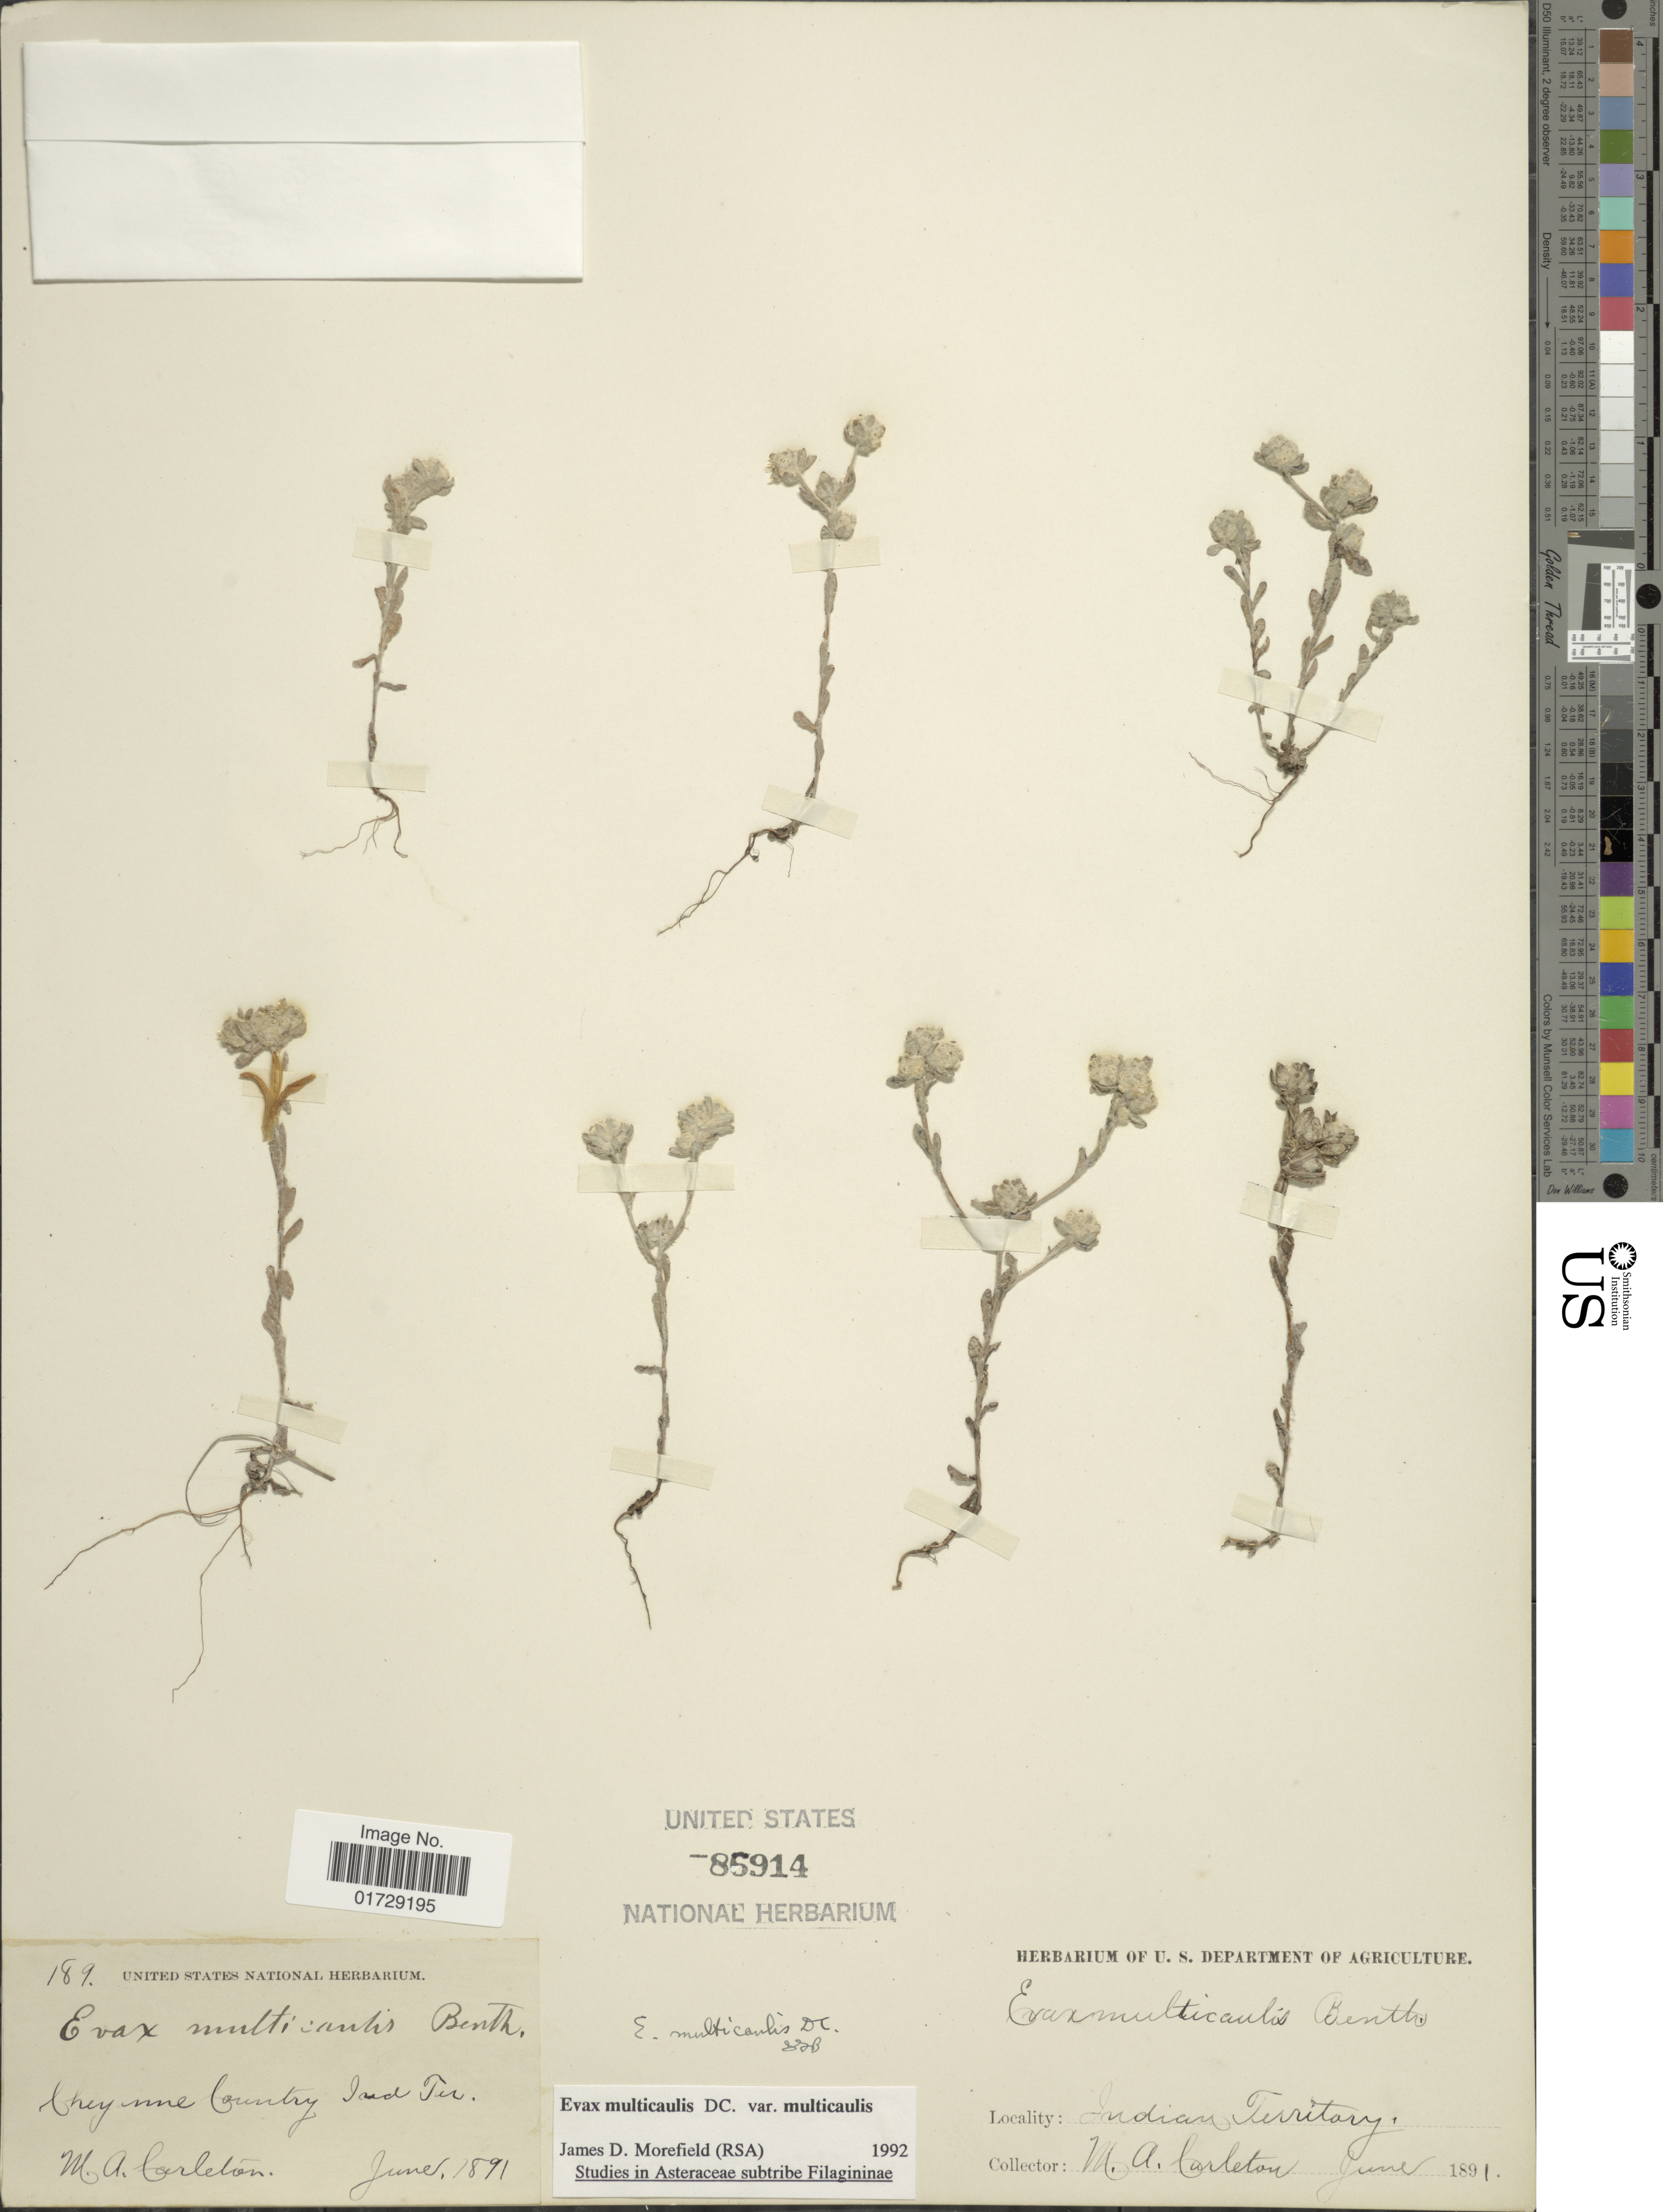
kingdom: Plantae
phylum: Tracheophyta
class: Magnoliopsida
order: Asterales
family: Asteraceae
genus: Evax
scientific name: Evax multicaulis var. multicaulis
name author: DC.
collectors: M. A. Carleton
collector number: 189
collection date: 1891-06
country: United States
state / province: Oklahoma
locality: Cheyenne Country, Indian Territory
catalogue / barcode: US 85914